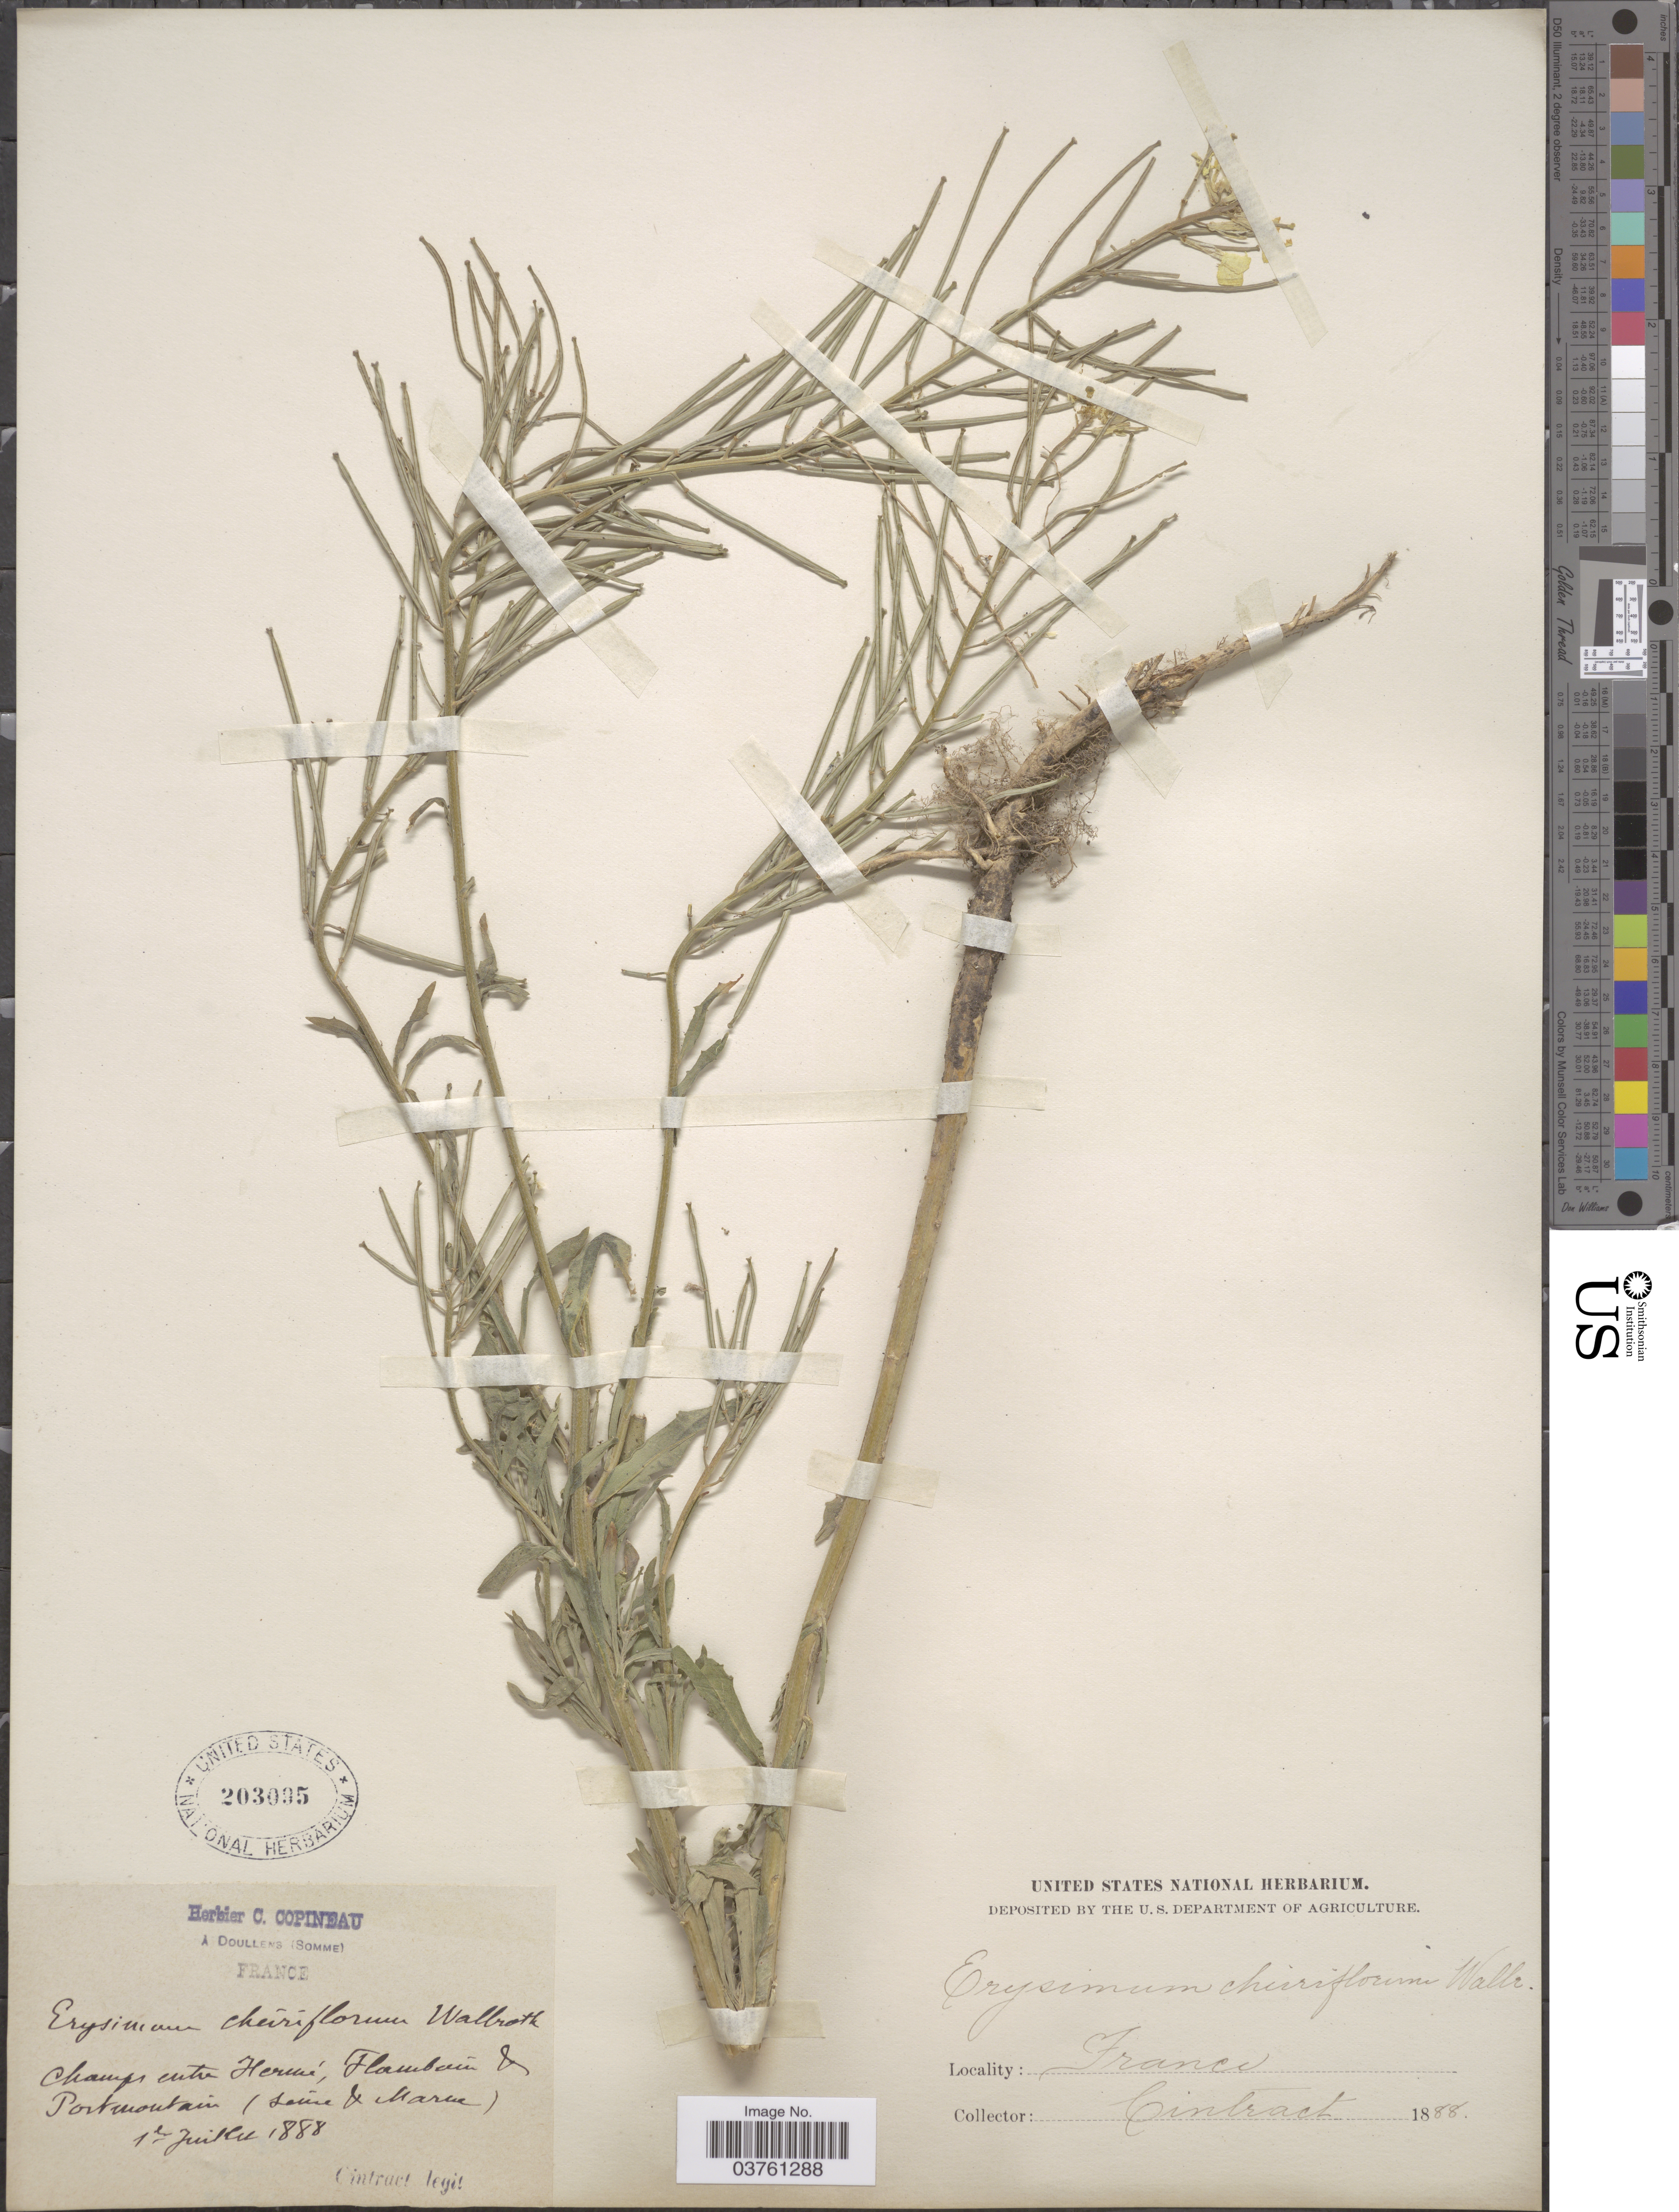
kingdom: Plantae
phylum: Tracheophyta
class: Magnoliopsida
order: Brassicales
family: Brassicaceae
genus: Erysimum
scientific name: Erysimum cheiriflorum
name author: Boiss.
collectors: Cintract, --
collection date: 1888-07-01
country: France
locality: Champs entre Hermé, Flamboin & Portmontain (Seine & Marne).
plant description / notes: Corrected "A Doullens (Somme). Champs entre Hermi, Flambain & Portmontain (Seine & Marne)" to "Champs entre Hermé, Flamboin & Portmontain (Seine & Marne)."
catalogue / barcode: US 203095